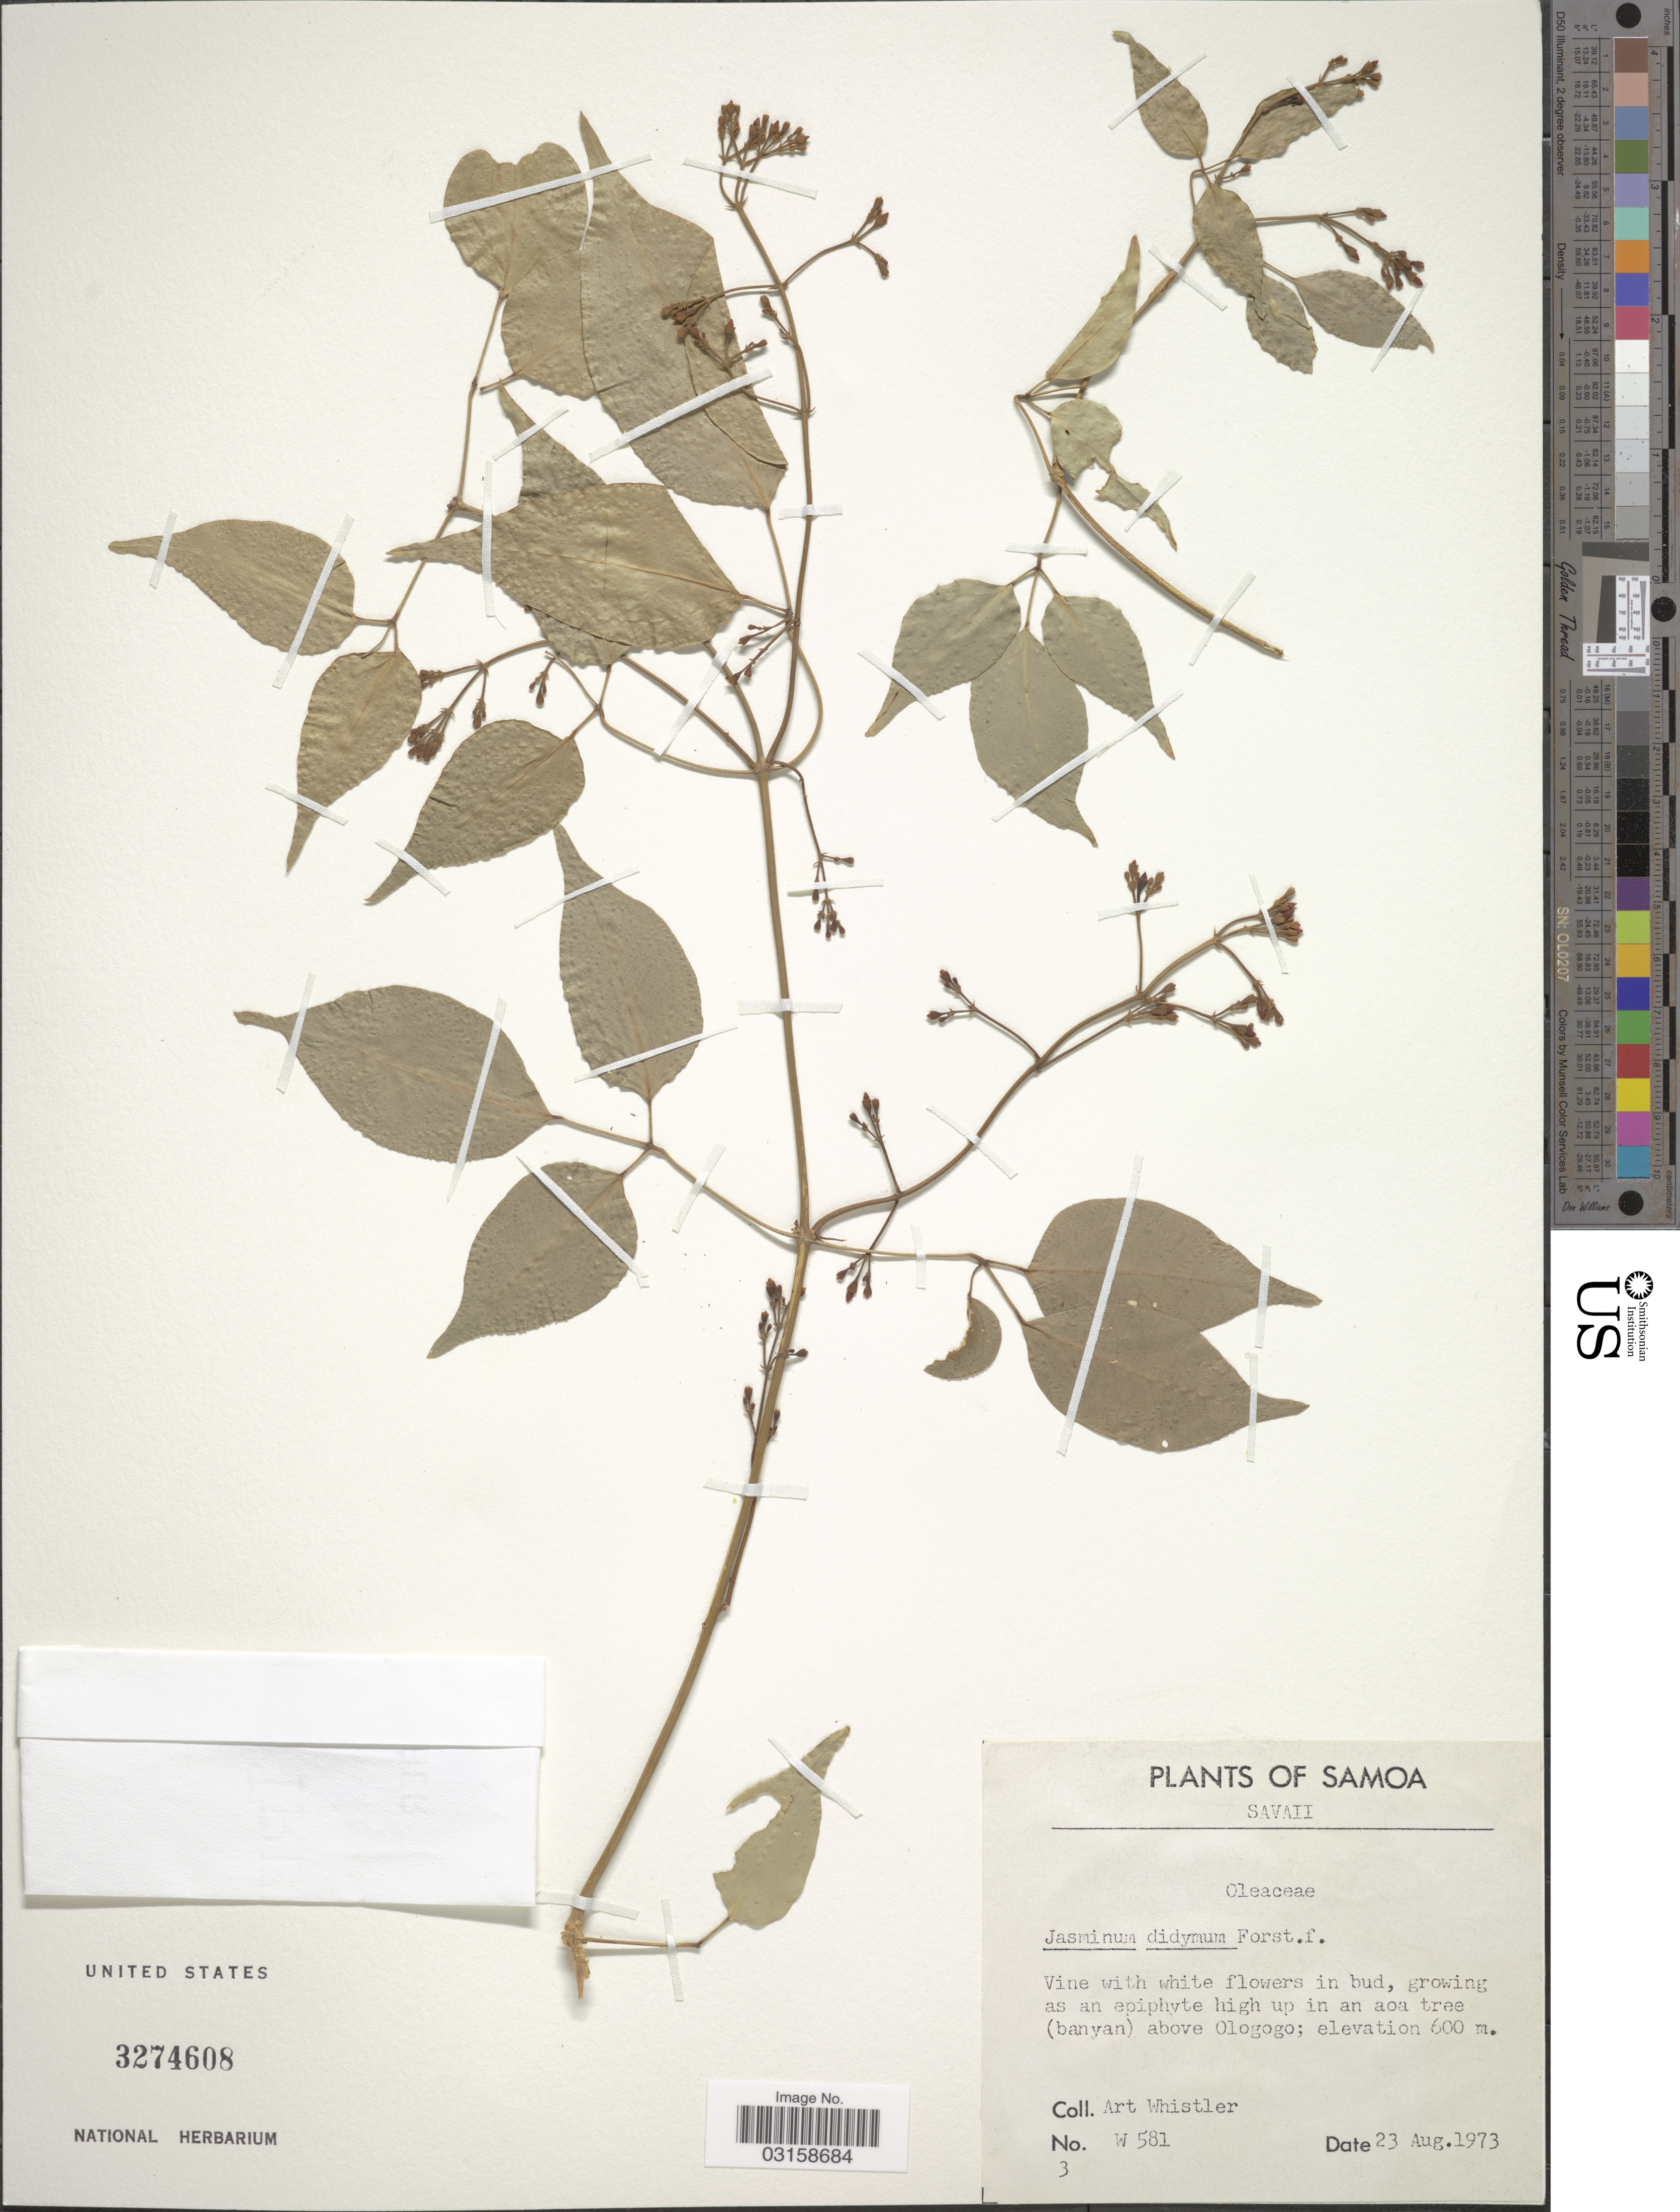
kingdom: Plantae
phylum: Tracheophyta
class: Magnoliopsida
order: Lamiales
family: Oleaceae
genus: Jasminum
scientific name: Jasminum didymum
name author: G. Forst.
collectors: A. Whistler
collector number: W581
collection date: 1973-08-23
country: Samoa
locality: Samoa. Savaii. Above Ologogo.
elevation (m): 600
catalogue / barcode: US 3274608